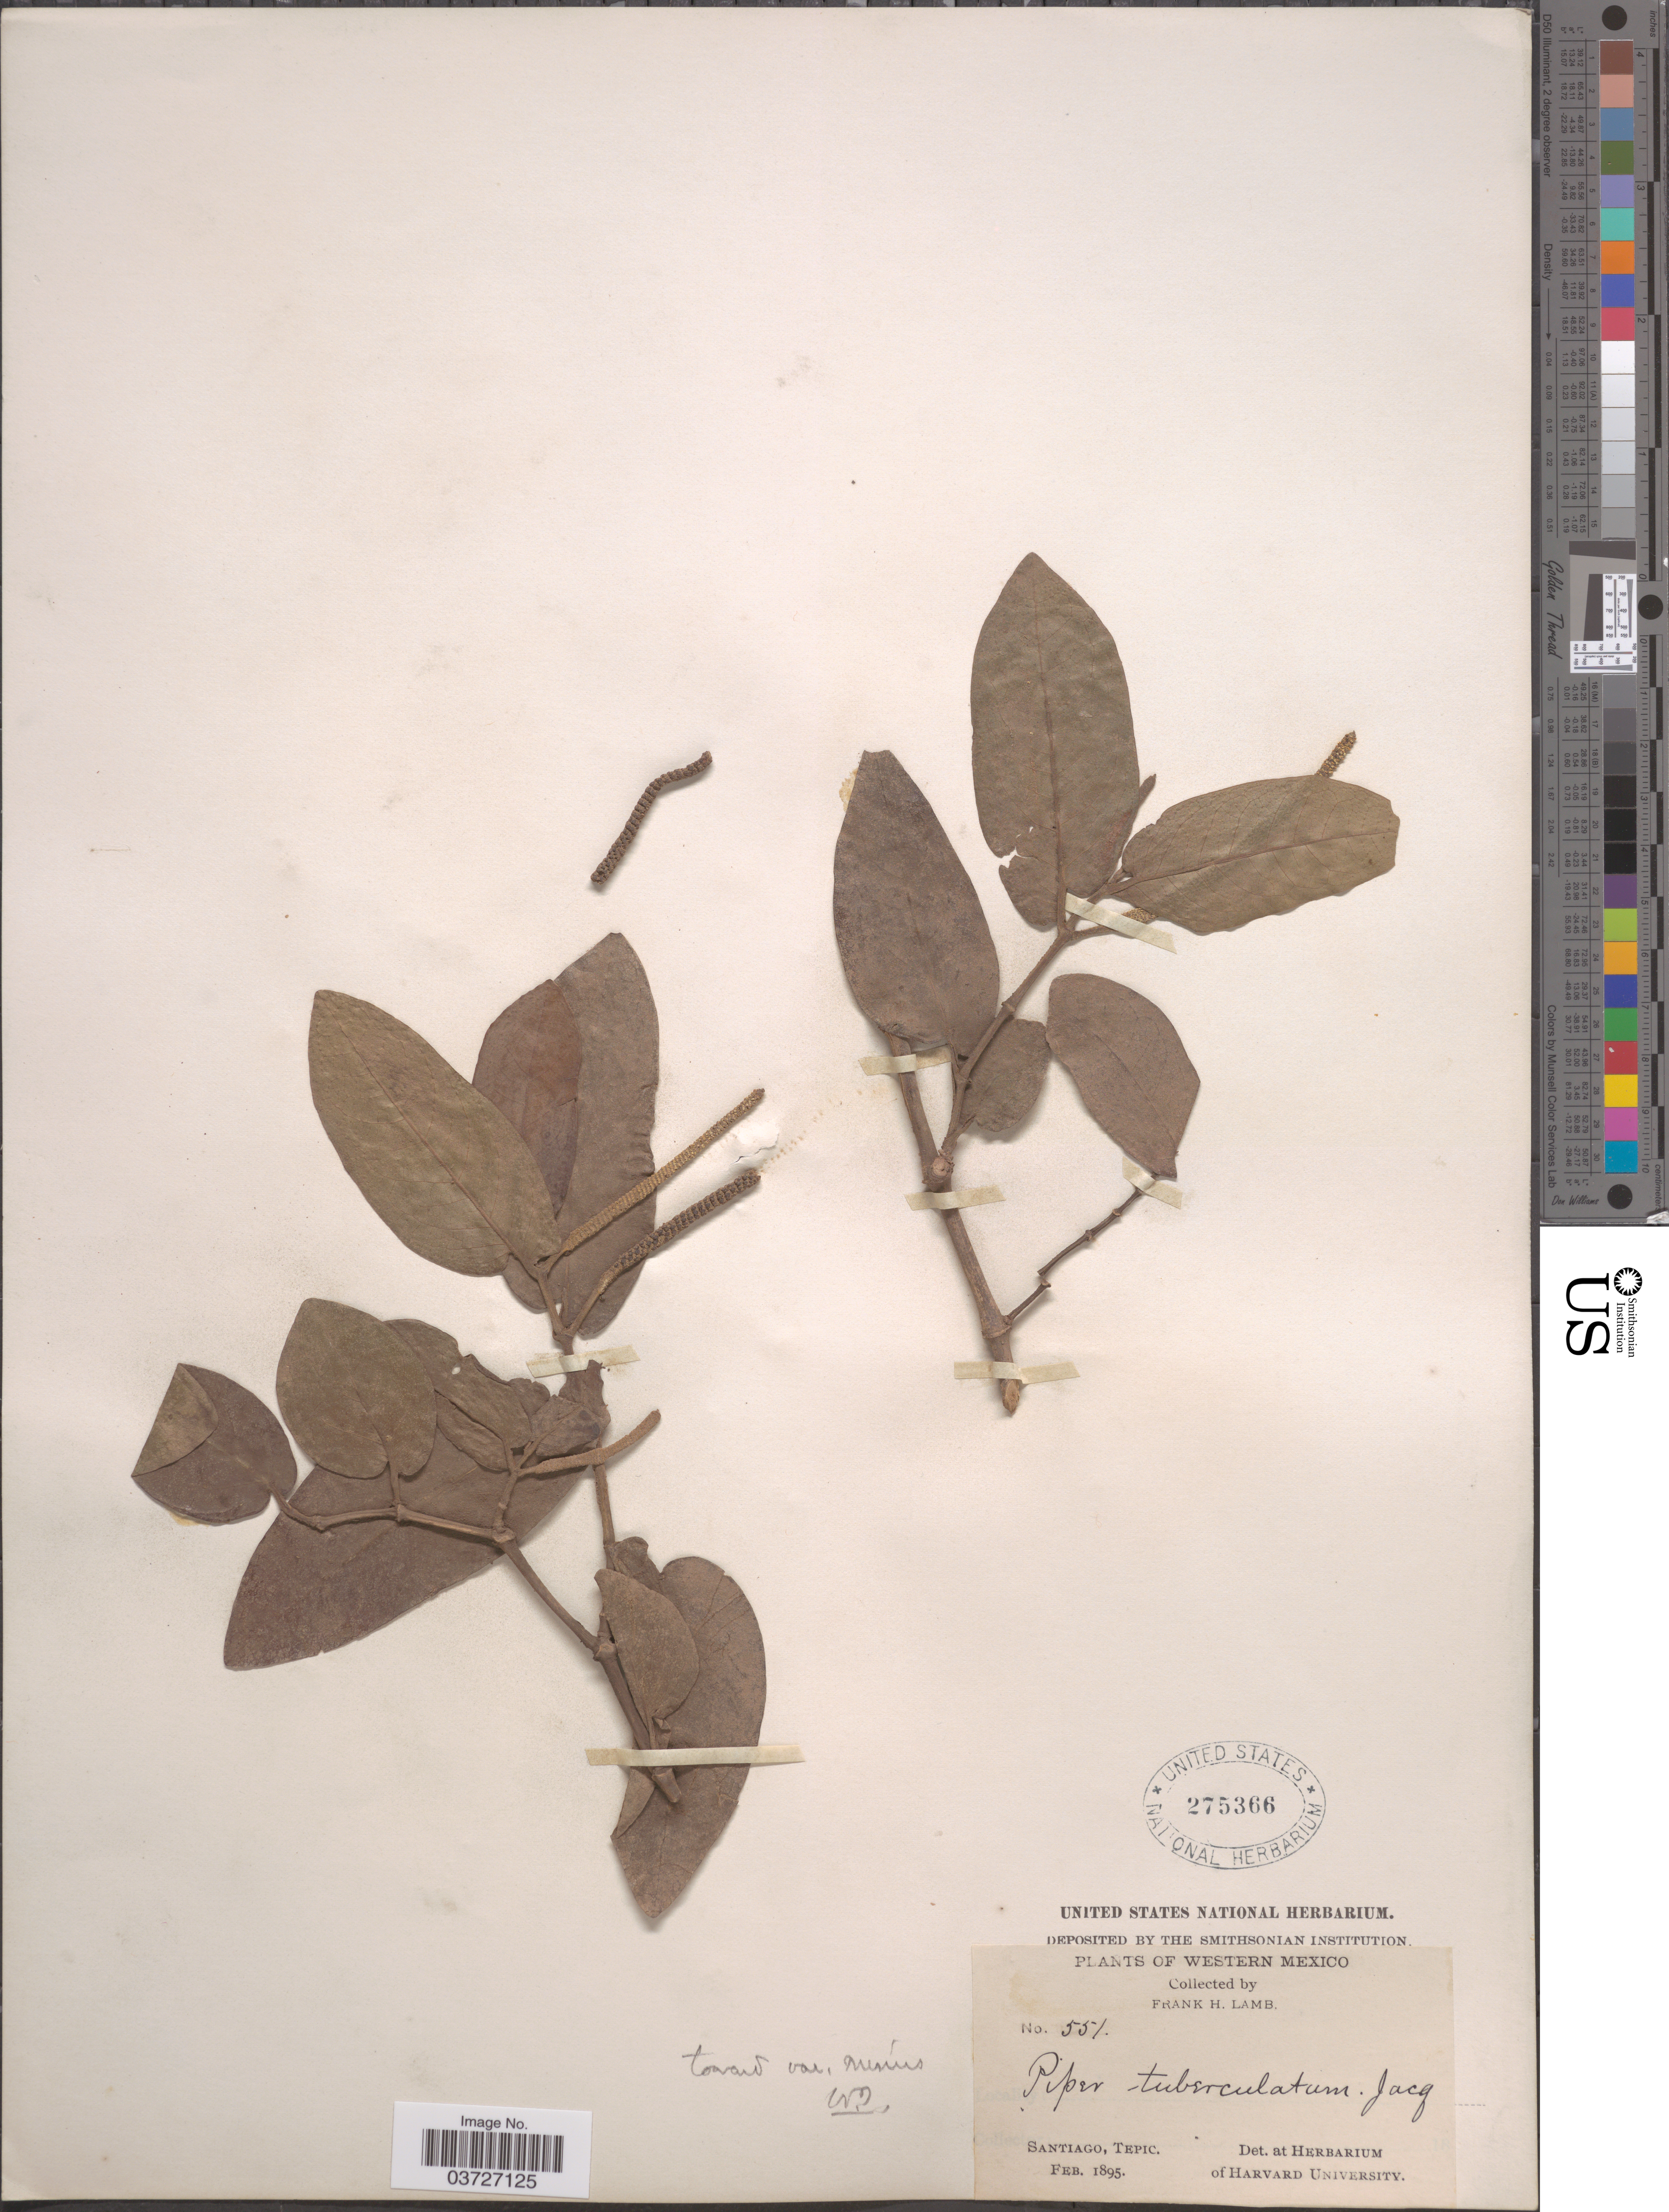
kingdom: Plantae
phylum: Tracheophyta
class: Magnoliopsida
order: Piperales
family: Piperaceae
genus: Piper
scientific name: Piper tuberculatum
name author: Jacq.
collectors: F. H. Lamb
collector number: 551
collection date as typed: Feb 1895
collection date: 1895-02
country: Mexico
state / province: Nayarit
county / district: Santiago Ixcuintla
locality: Santiago [Santiago Ixcuintla], Tepic [now Nayarit].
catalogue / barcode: US 275366